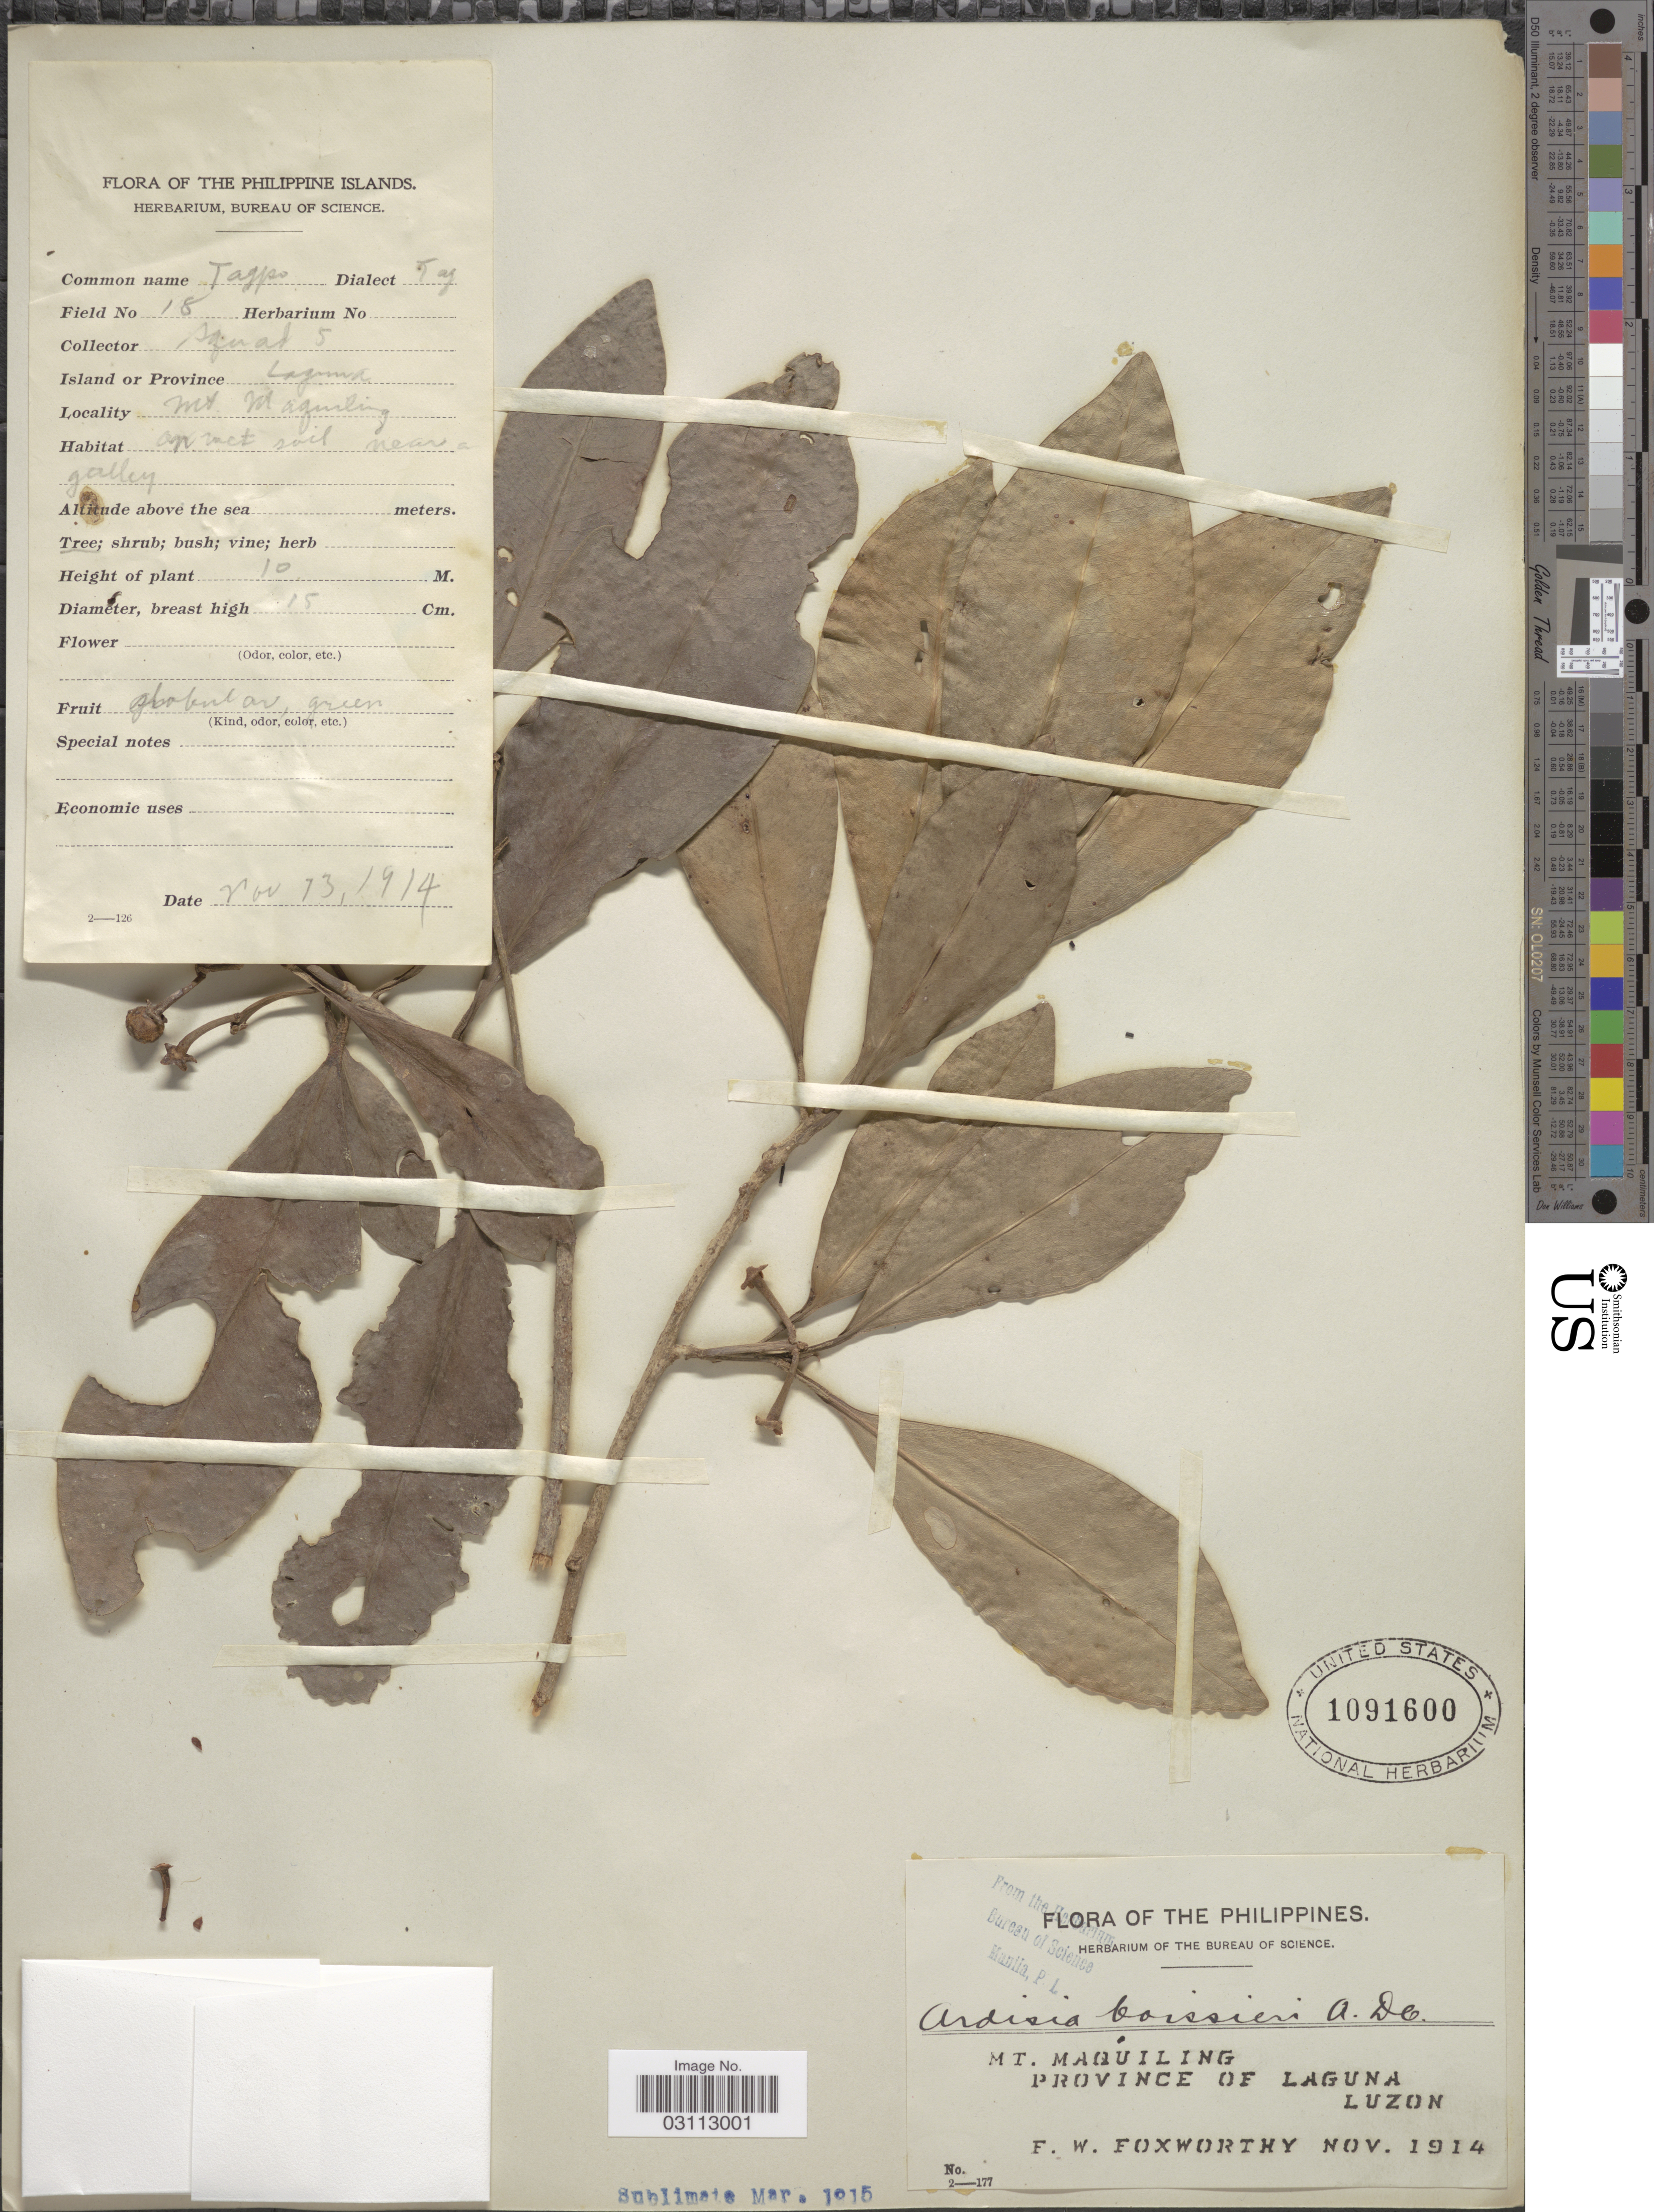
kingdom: Plantae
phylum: Tracheophyta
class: Magnoliopsida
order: Ericales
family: Primulaceae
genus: Ardisia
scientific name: Ardisia squamulosa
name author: C. Presl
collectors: F. W. Foxworthy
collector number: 18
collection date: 1914-11-13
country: Philippines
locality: Mr. Maquiling. Province of Laguna. Luzon.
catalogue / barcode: US 1091600